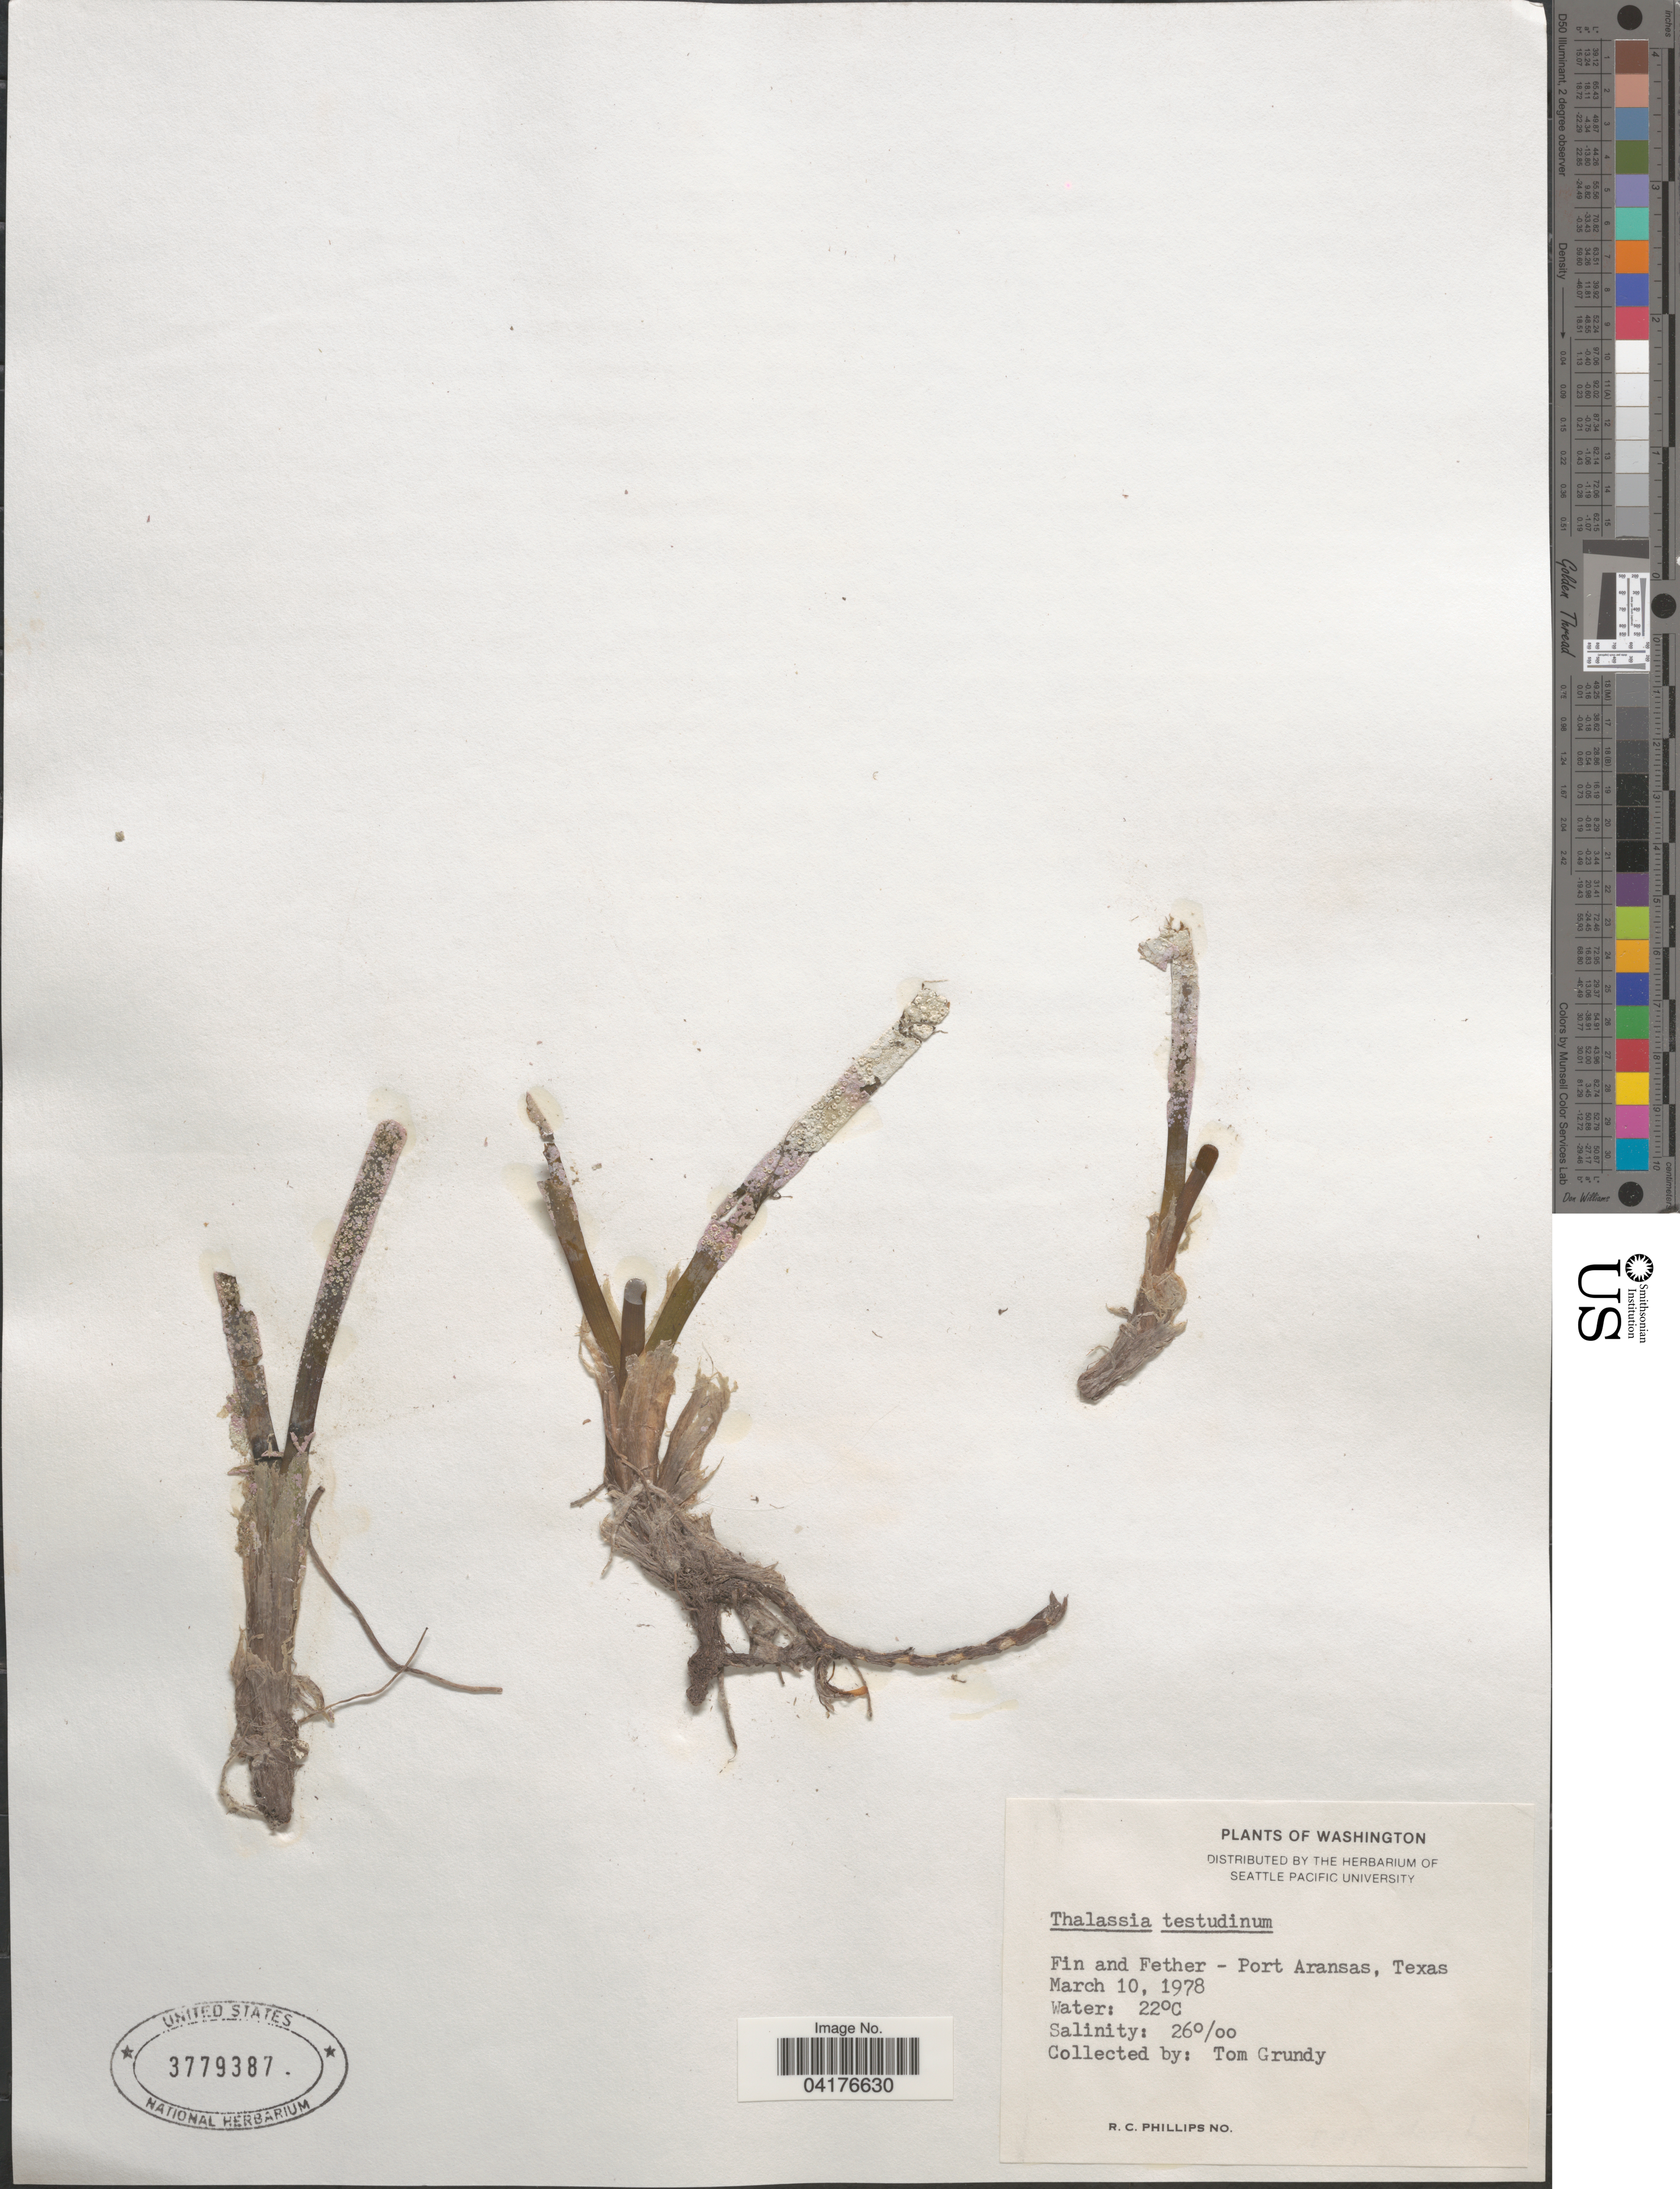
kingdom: Plantae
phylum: Tracheophyta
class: Liliopsida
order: Alismatales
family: Hydrocharitaceae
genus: Thalassia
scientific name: Thalassia testudinum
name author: Banks & Sol. ex K.D. Koenig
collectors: T. Grundy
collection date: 1978-03-10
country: United States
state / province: Texas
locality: Fin and Fether - Port Aransas.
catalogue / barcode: US 3779387